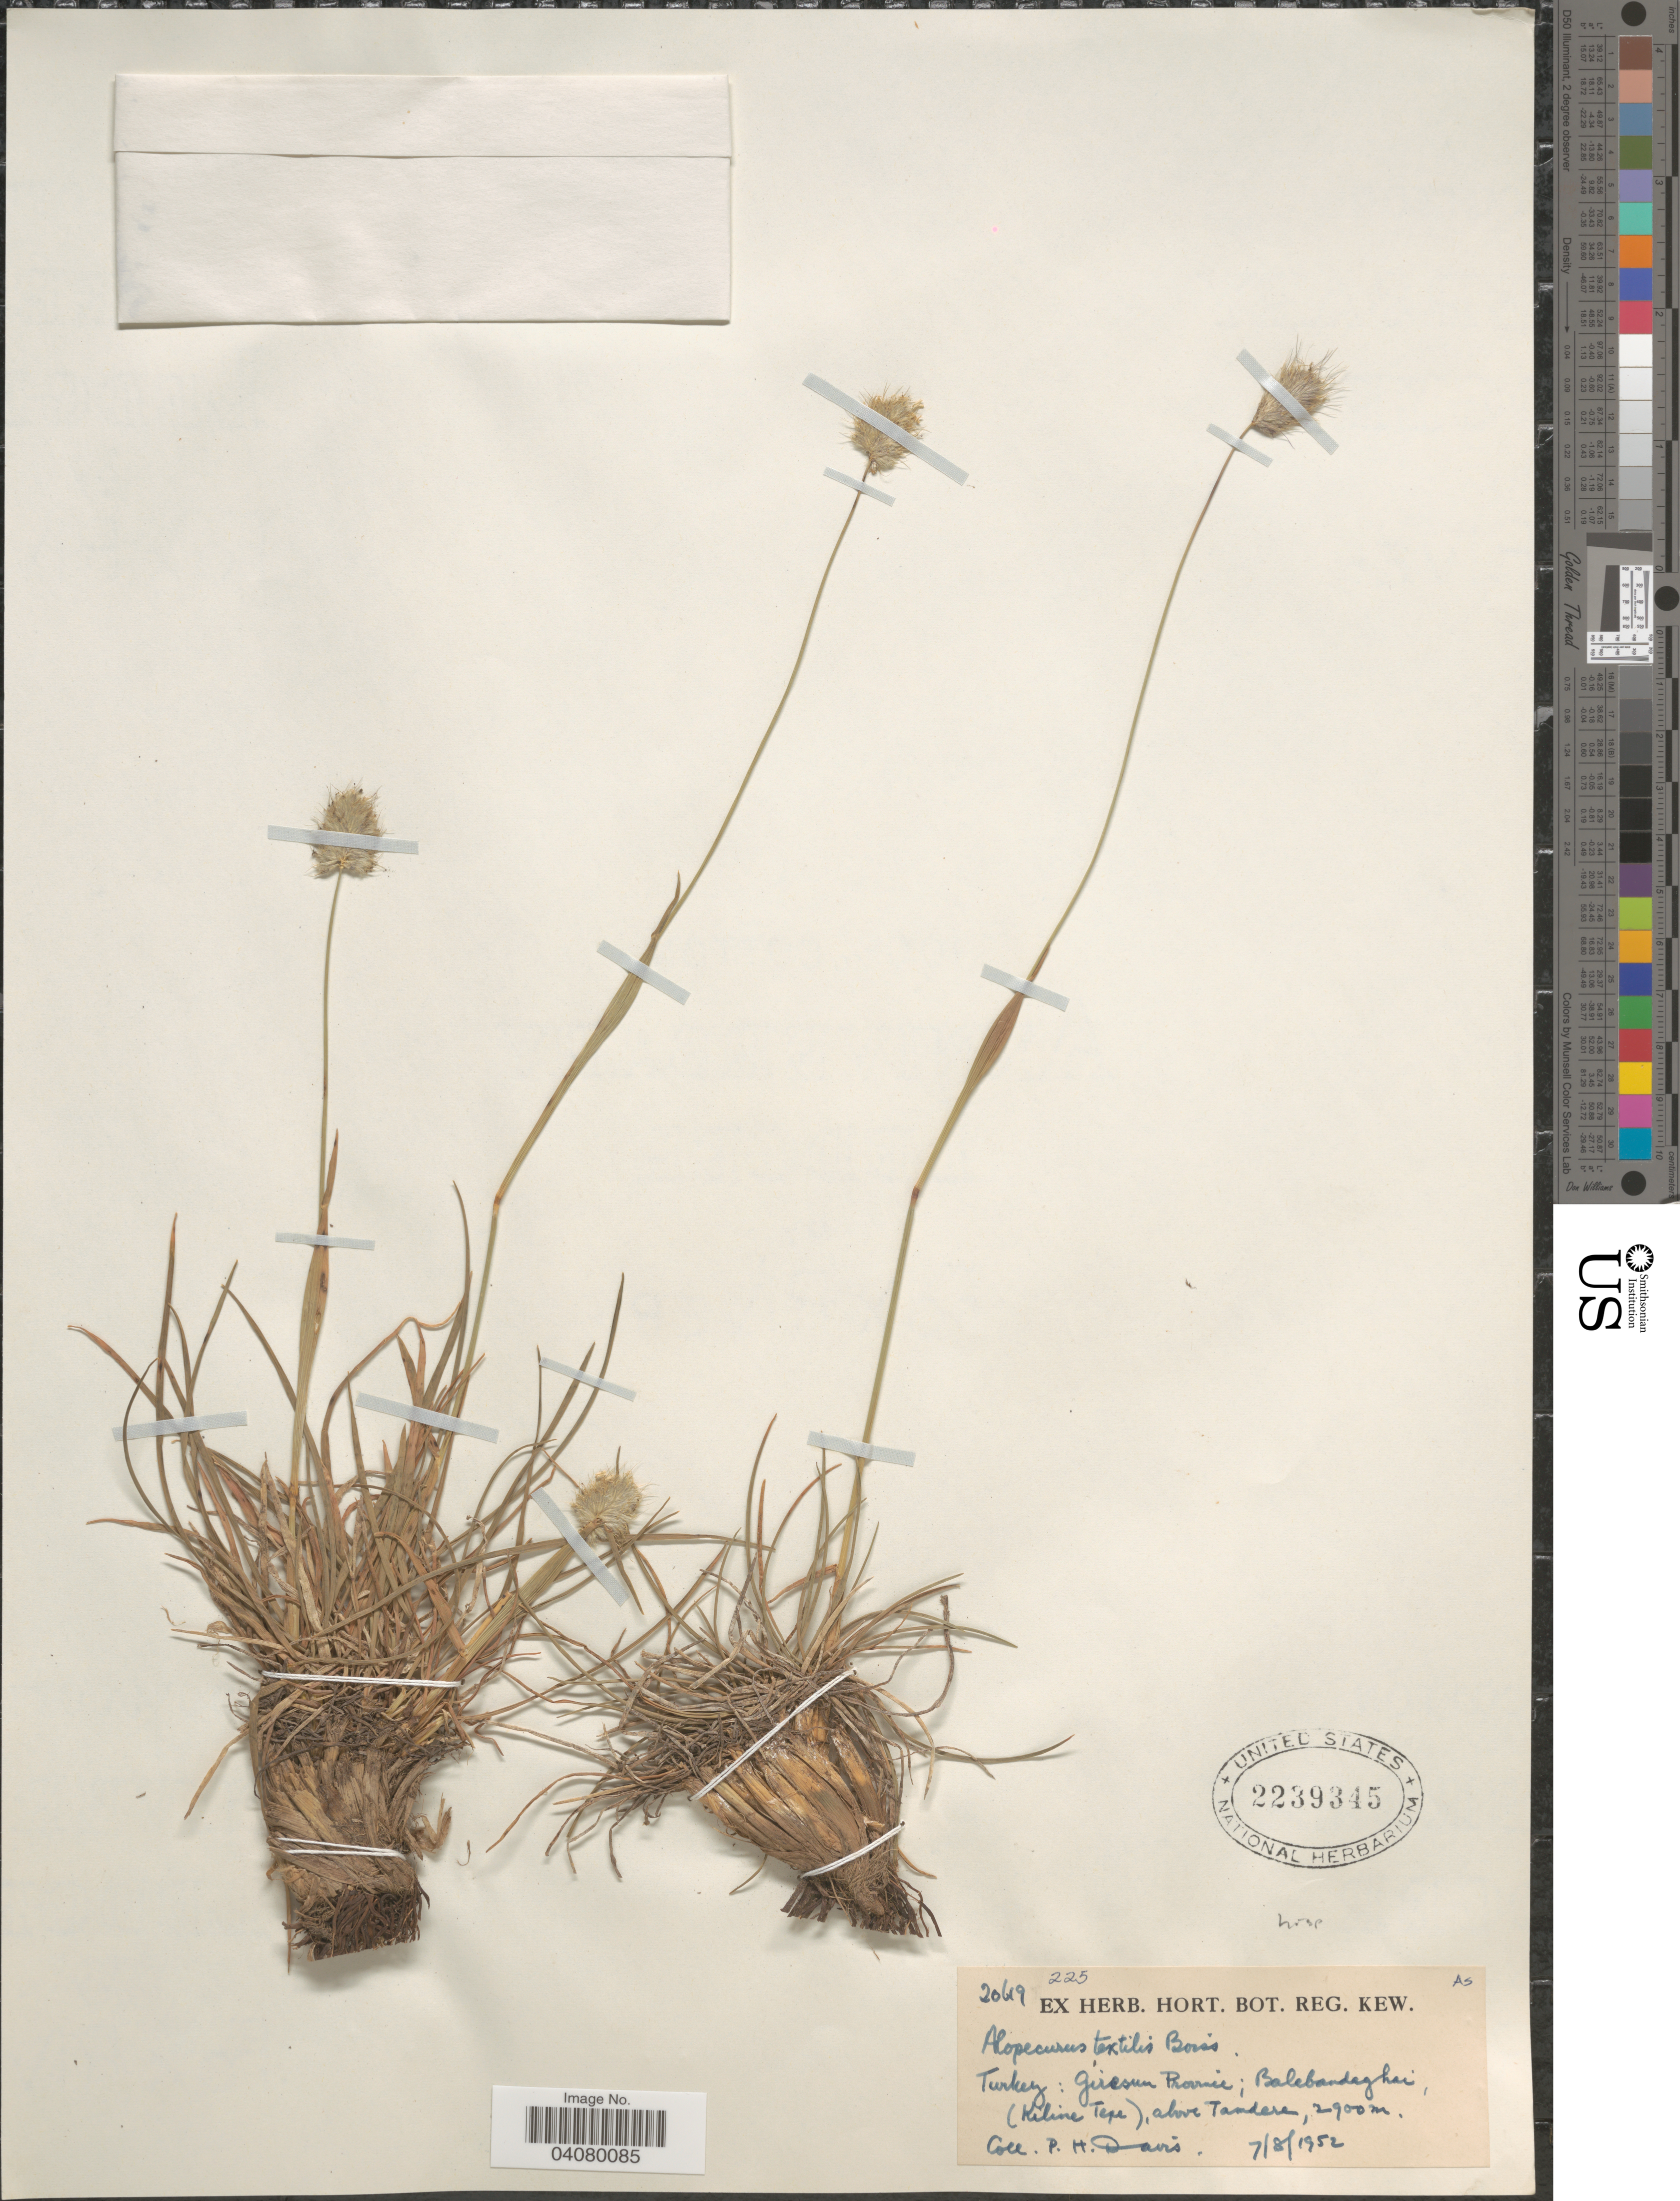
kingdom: Plantae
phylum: Tracheophyta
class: Liliopsida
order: Poales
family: Poaceae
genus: Alopecurus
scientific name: Alopecurus textilis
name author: Boiss.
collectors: P. Davis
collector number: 20619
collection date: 1952-08-07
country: Turkey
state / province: Giresun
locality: Giresun Province; Balebandaghai, (Kiline Tepe), above Tamdere.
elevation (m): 2900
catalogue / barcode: US 2239345